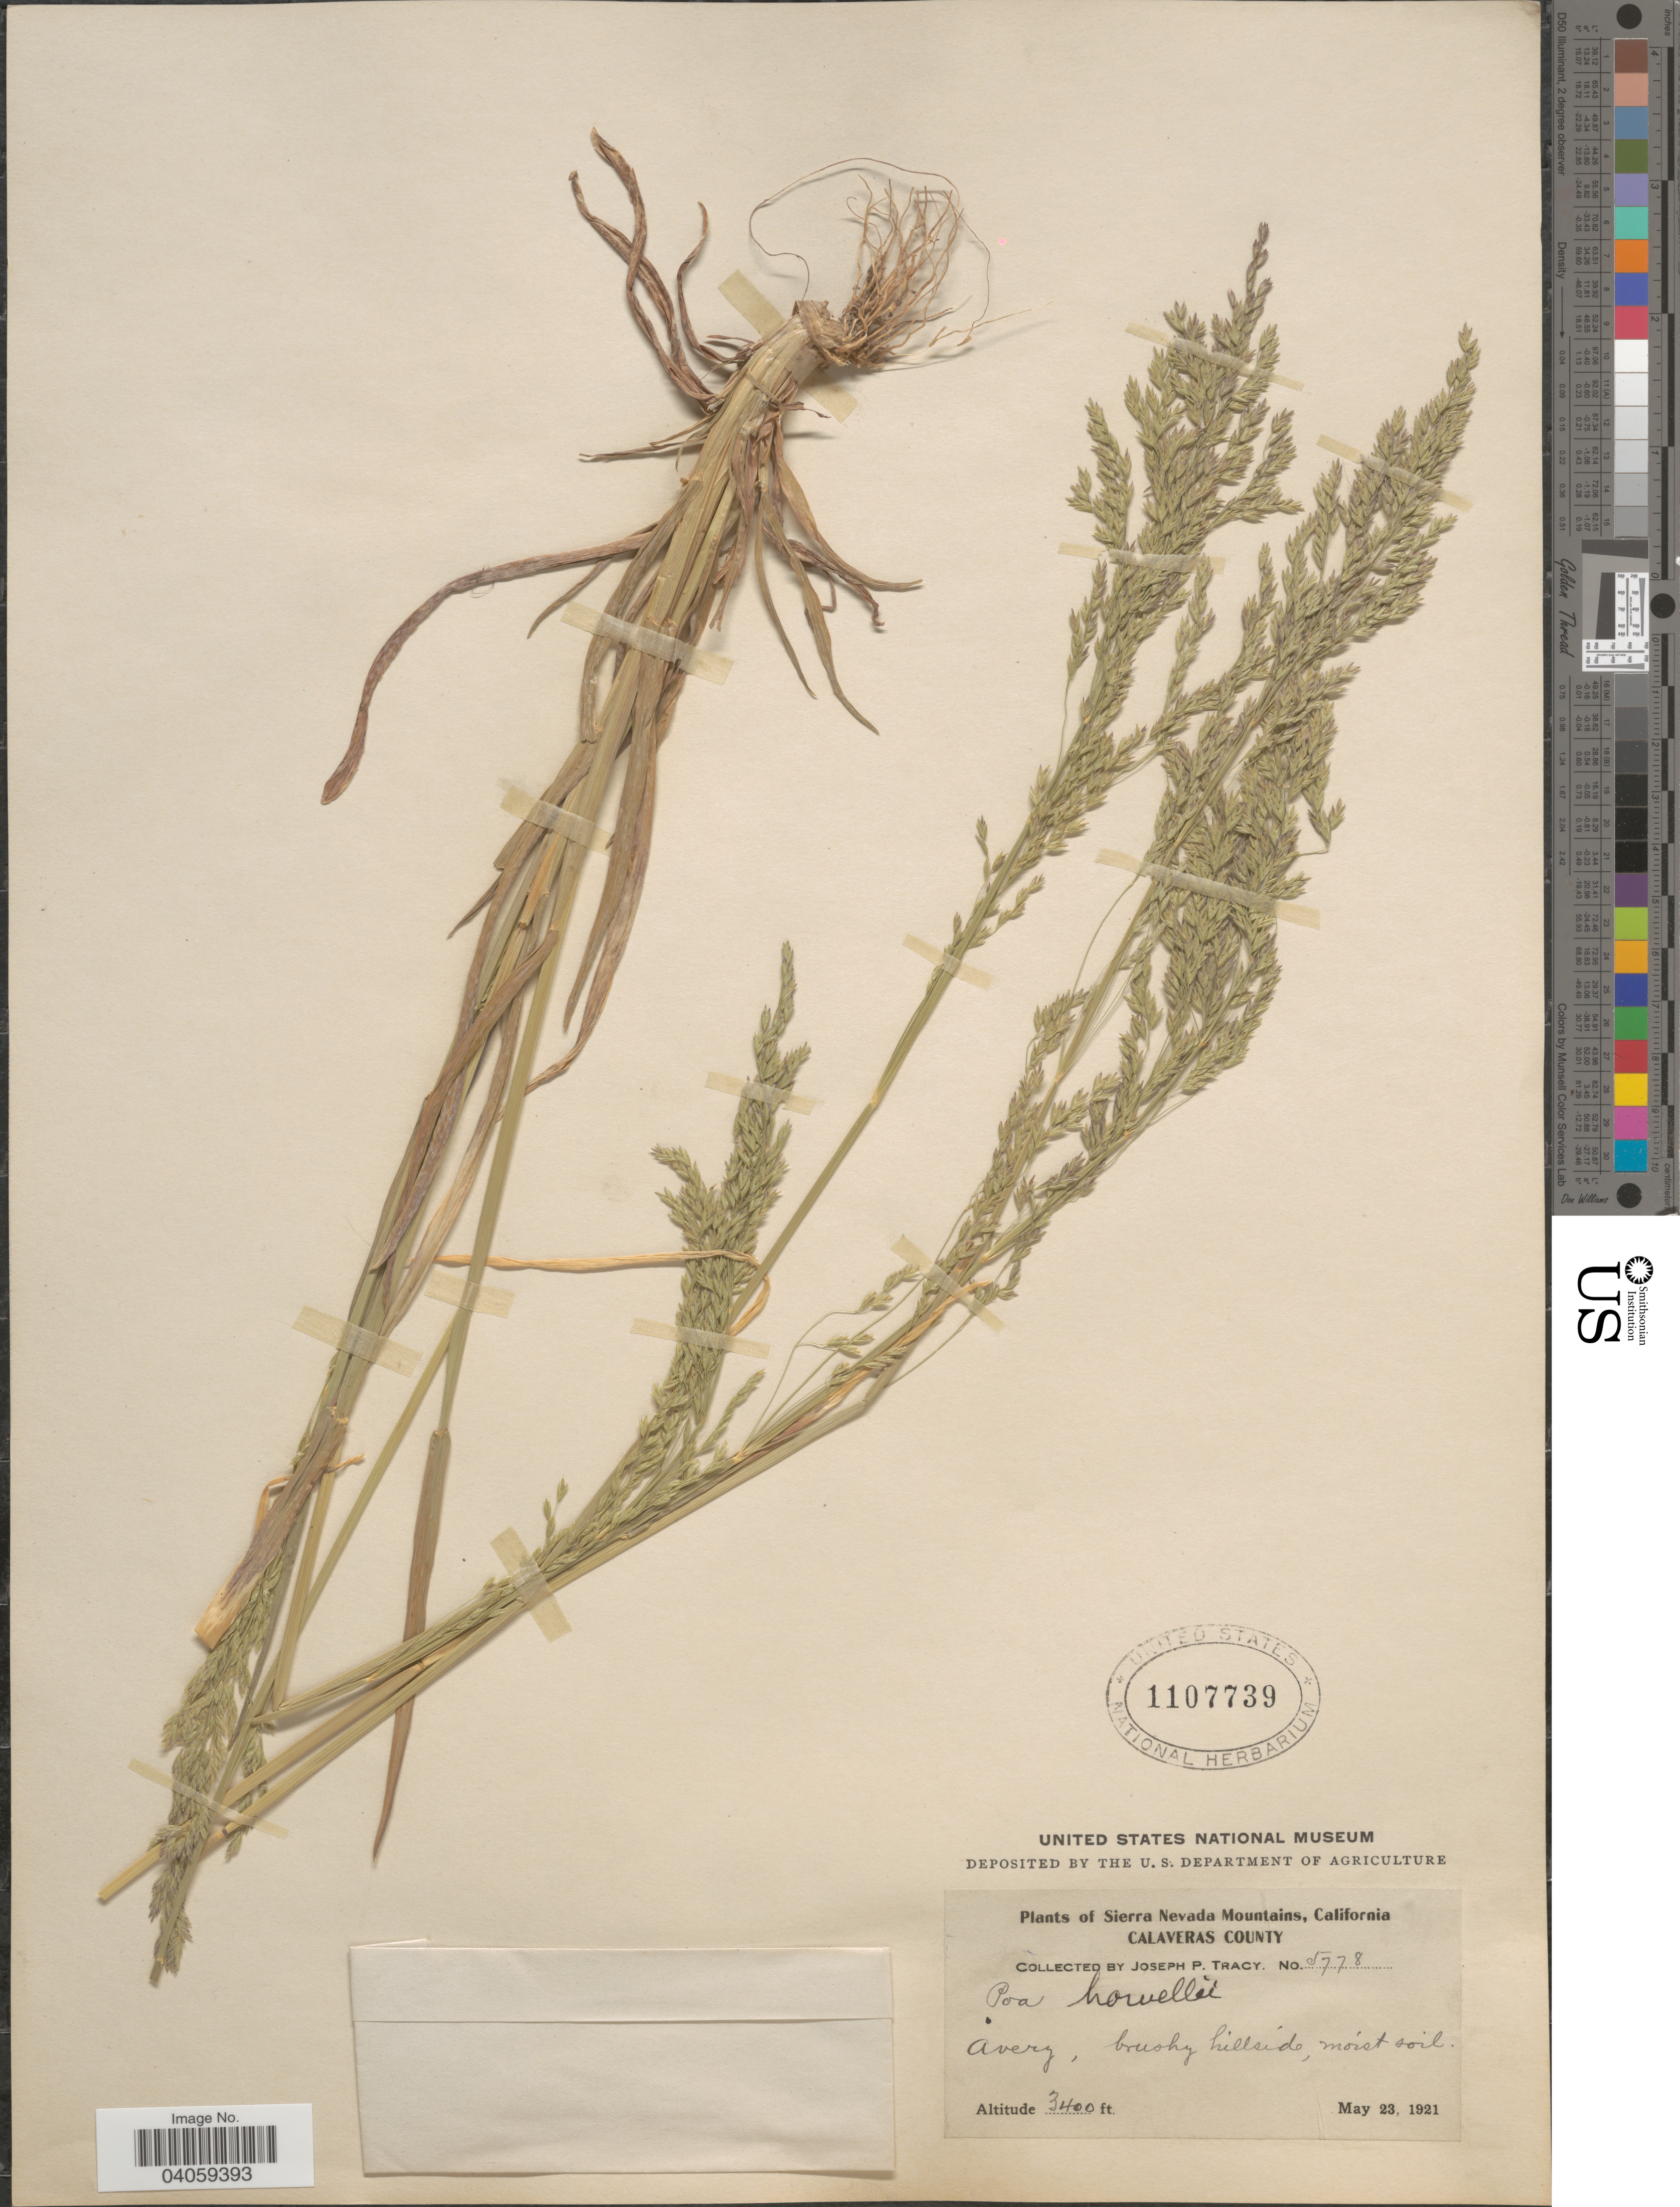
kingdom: Plantae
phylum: Tracheophyta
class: Liliopsida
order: Poales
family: Poaceae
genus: Poa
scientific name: Poa howellii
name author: Vasey & Scribn.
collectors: J. Tracy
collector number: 5778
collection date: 1921-05-23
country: United States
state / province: California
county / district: Calaveras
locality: Sierra Nevada Mountains. Calaveras County.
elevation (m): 1036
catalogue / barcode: US 1107339